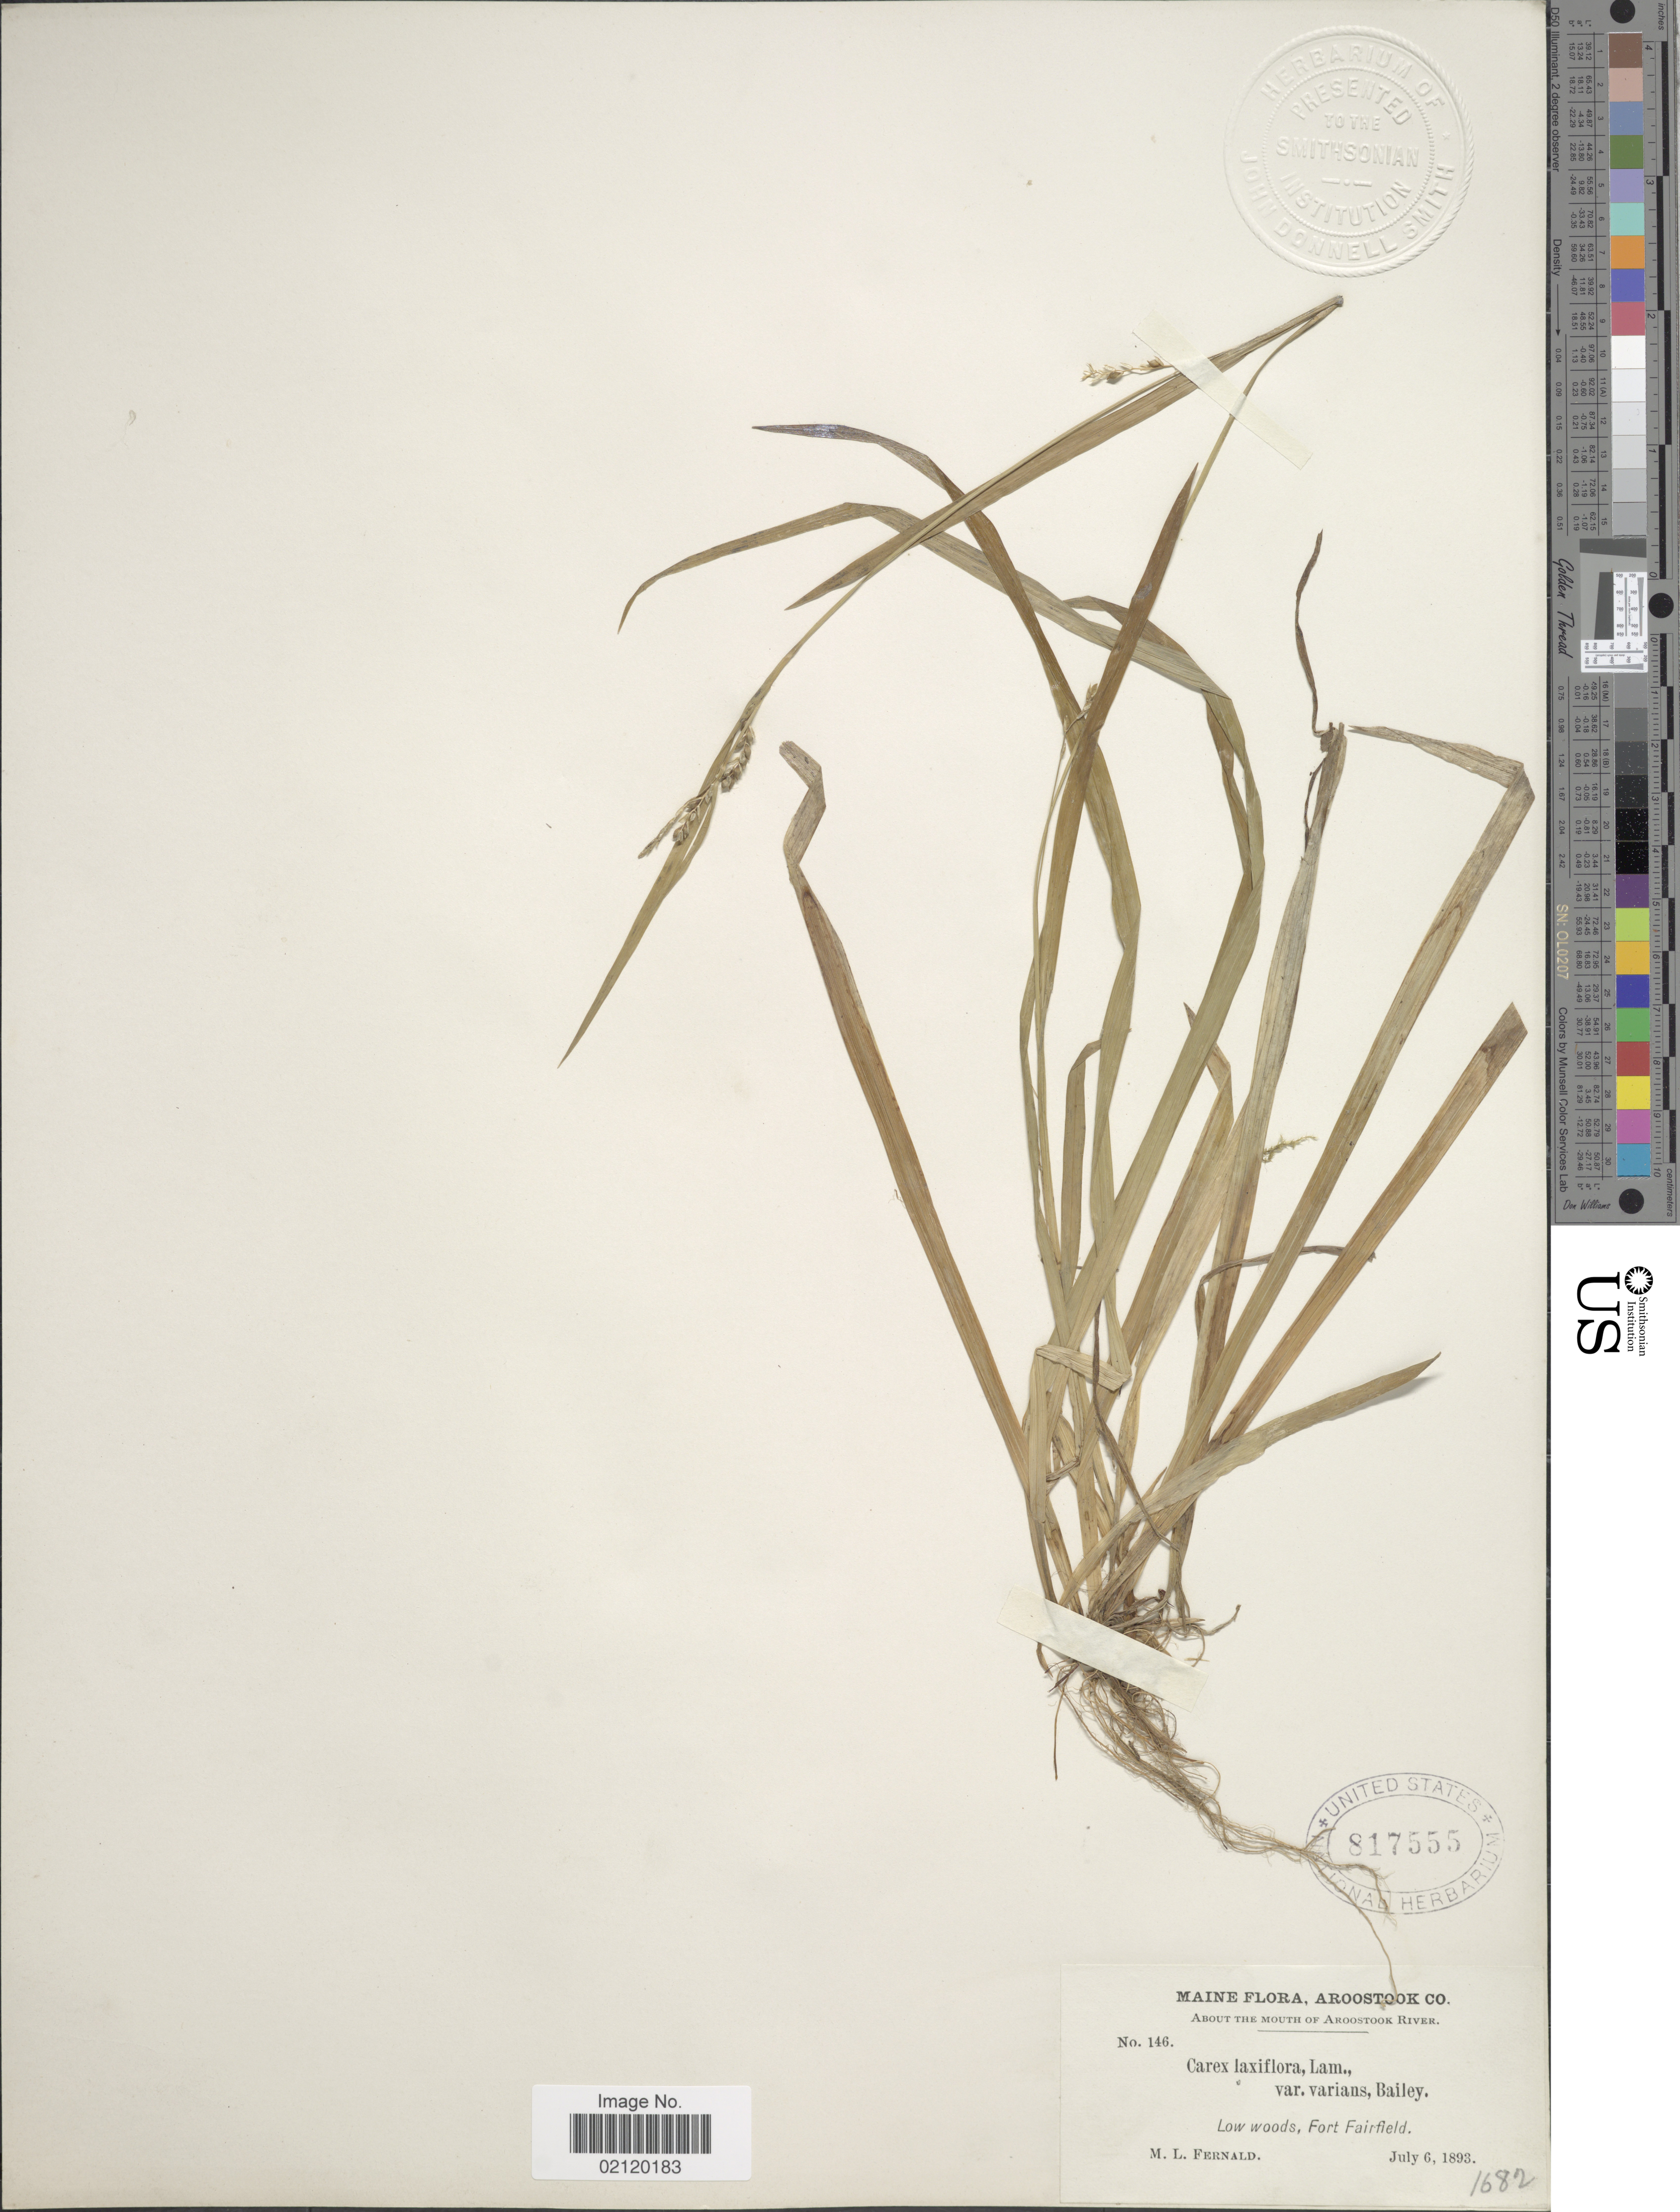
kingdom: Plantae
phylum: Tracheophyta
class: Liliopsida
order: Poales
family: Cyperaceae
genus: Carex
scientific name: Carex laxiflora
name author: Lam.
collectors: M. L. Fernald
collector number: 146/1682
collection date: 1893-07-06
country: United States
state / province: Maine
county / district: Aroostook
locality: About the mouth of Aroostook River. Low woods, Fort Fairfield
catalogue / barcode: US 817555